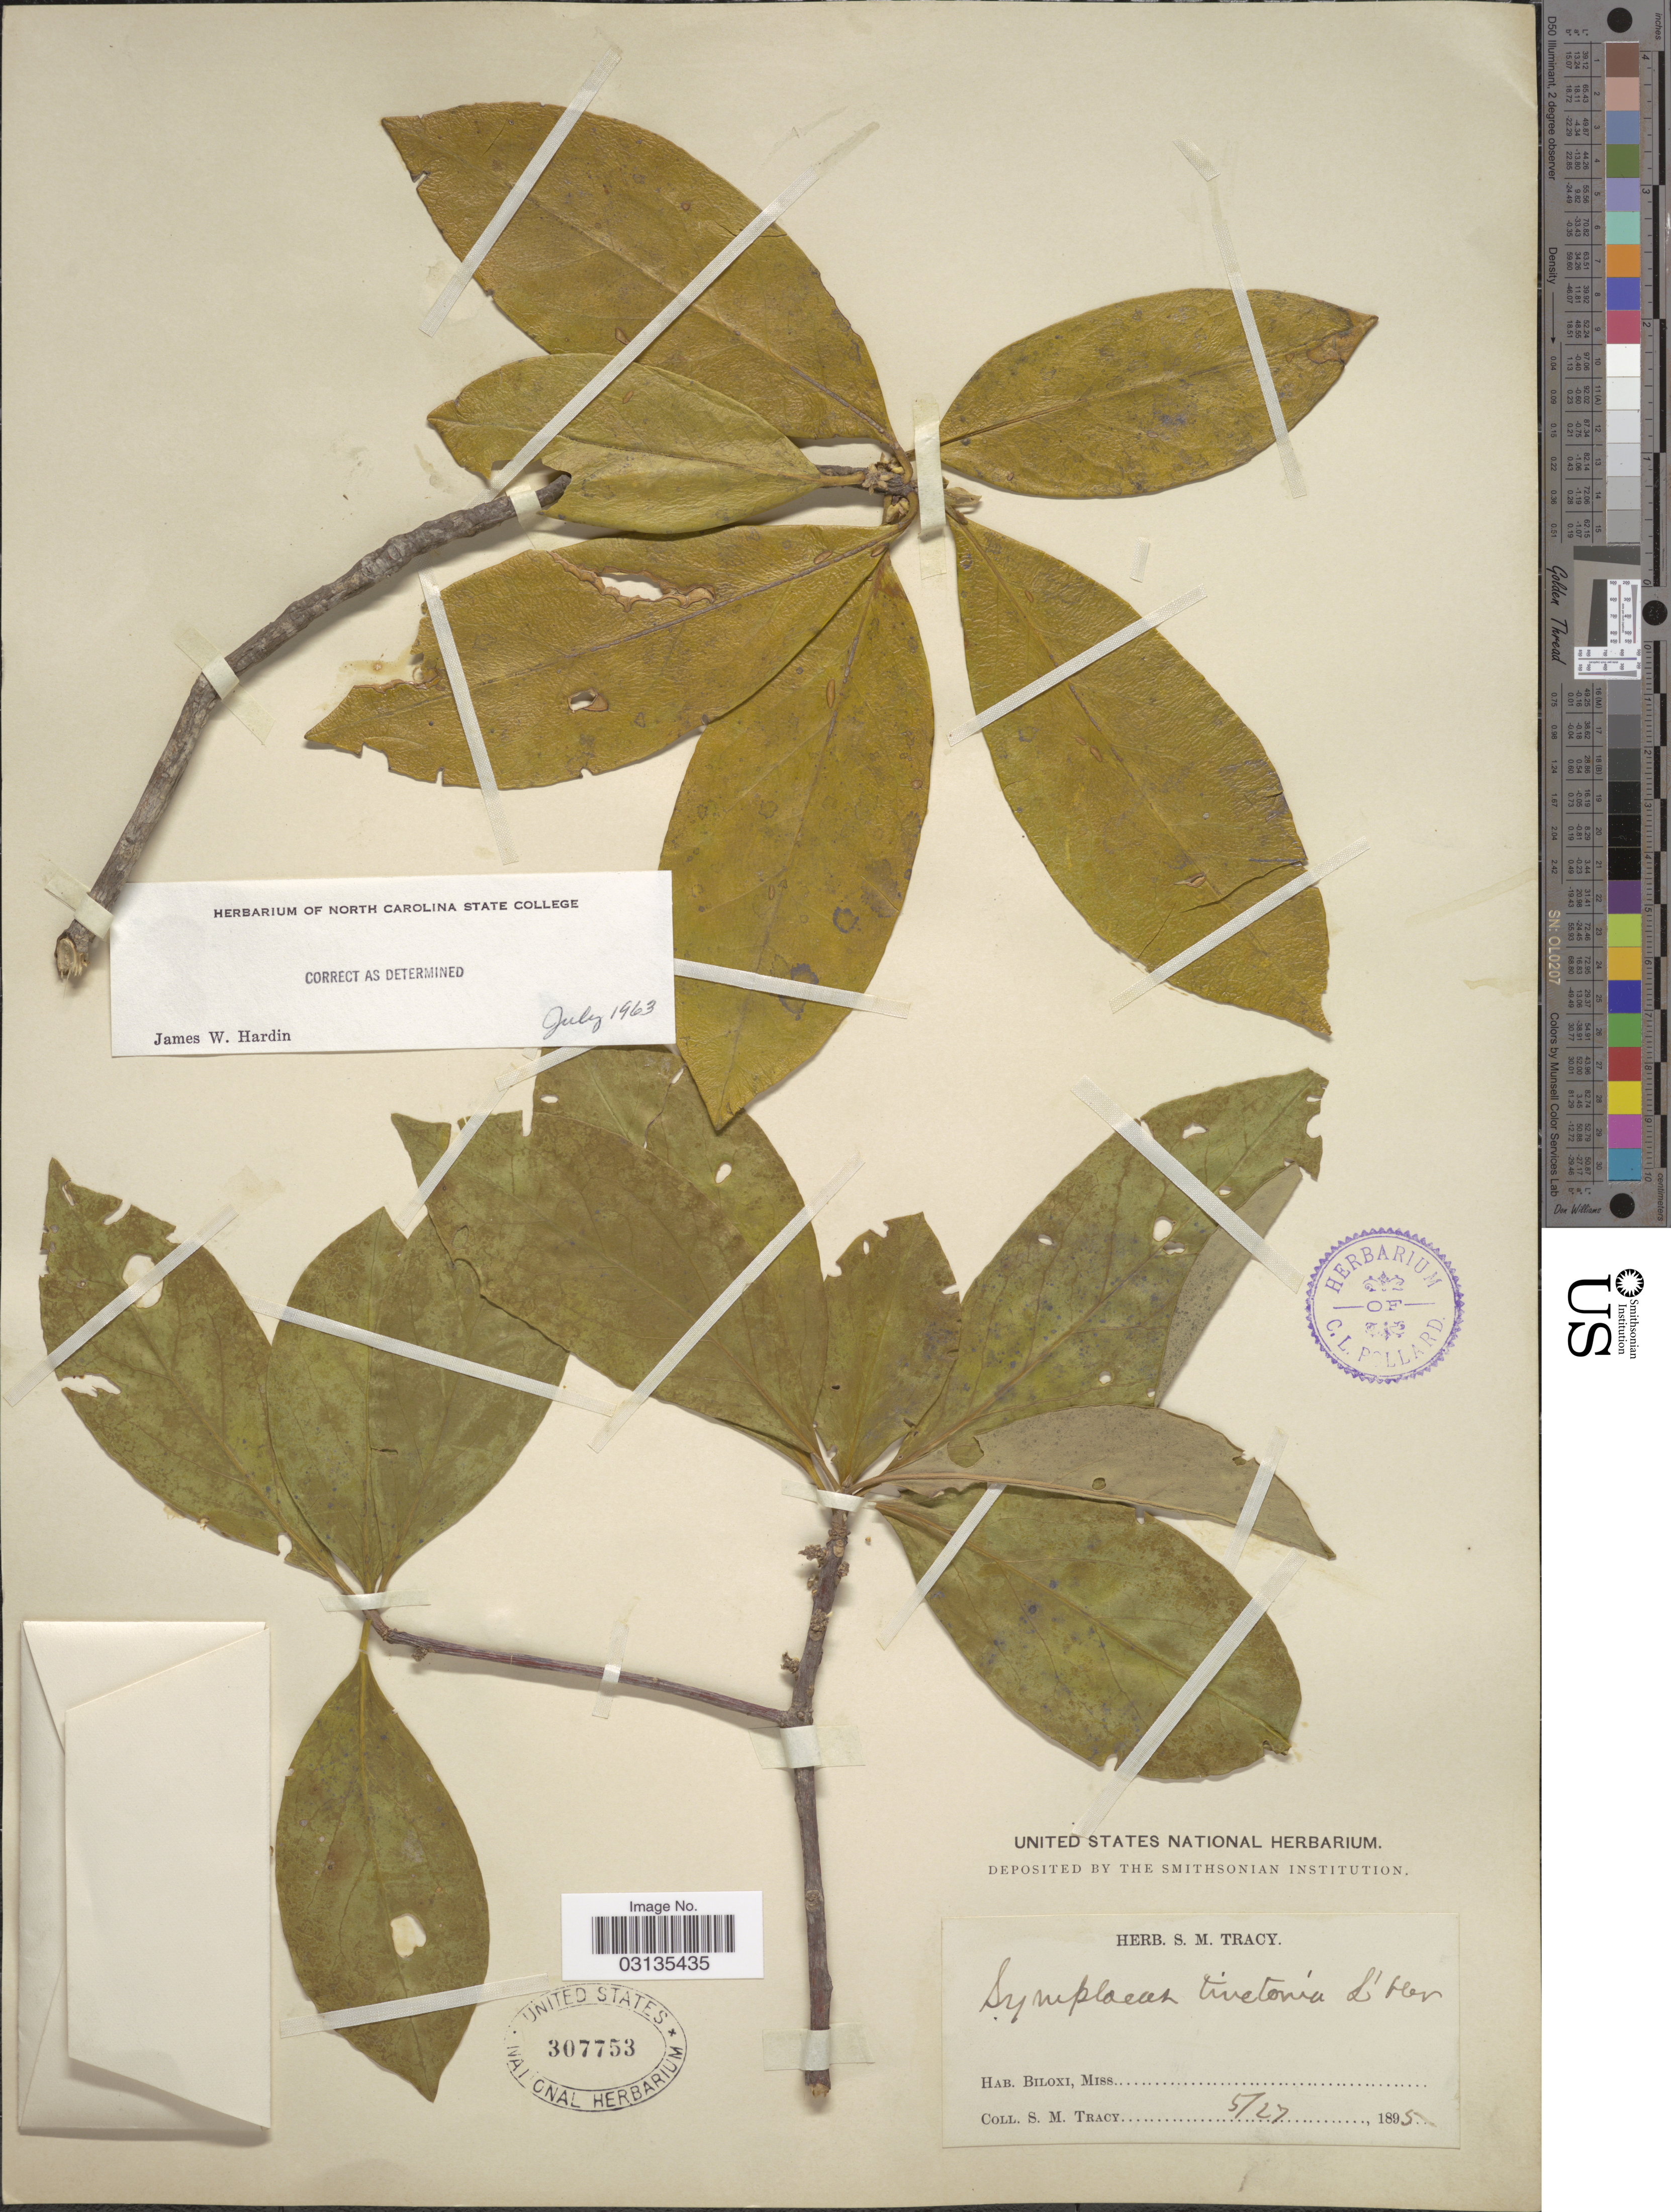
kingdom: Plantae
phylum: Tracheophyta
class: Magnoliopsida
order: Ericales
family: Symplocaceae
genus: Symplocos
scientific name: Symplocos tinctoria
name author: (L.) L'Hér.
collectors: S. M. Tracy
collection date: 1895-05-27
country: United States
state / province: Mississippi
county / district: Harrison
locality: Biloxi, Miss.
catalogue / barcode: US 307753